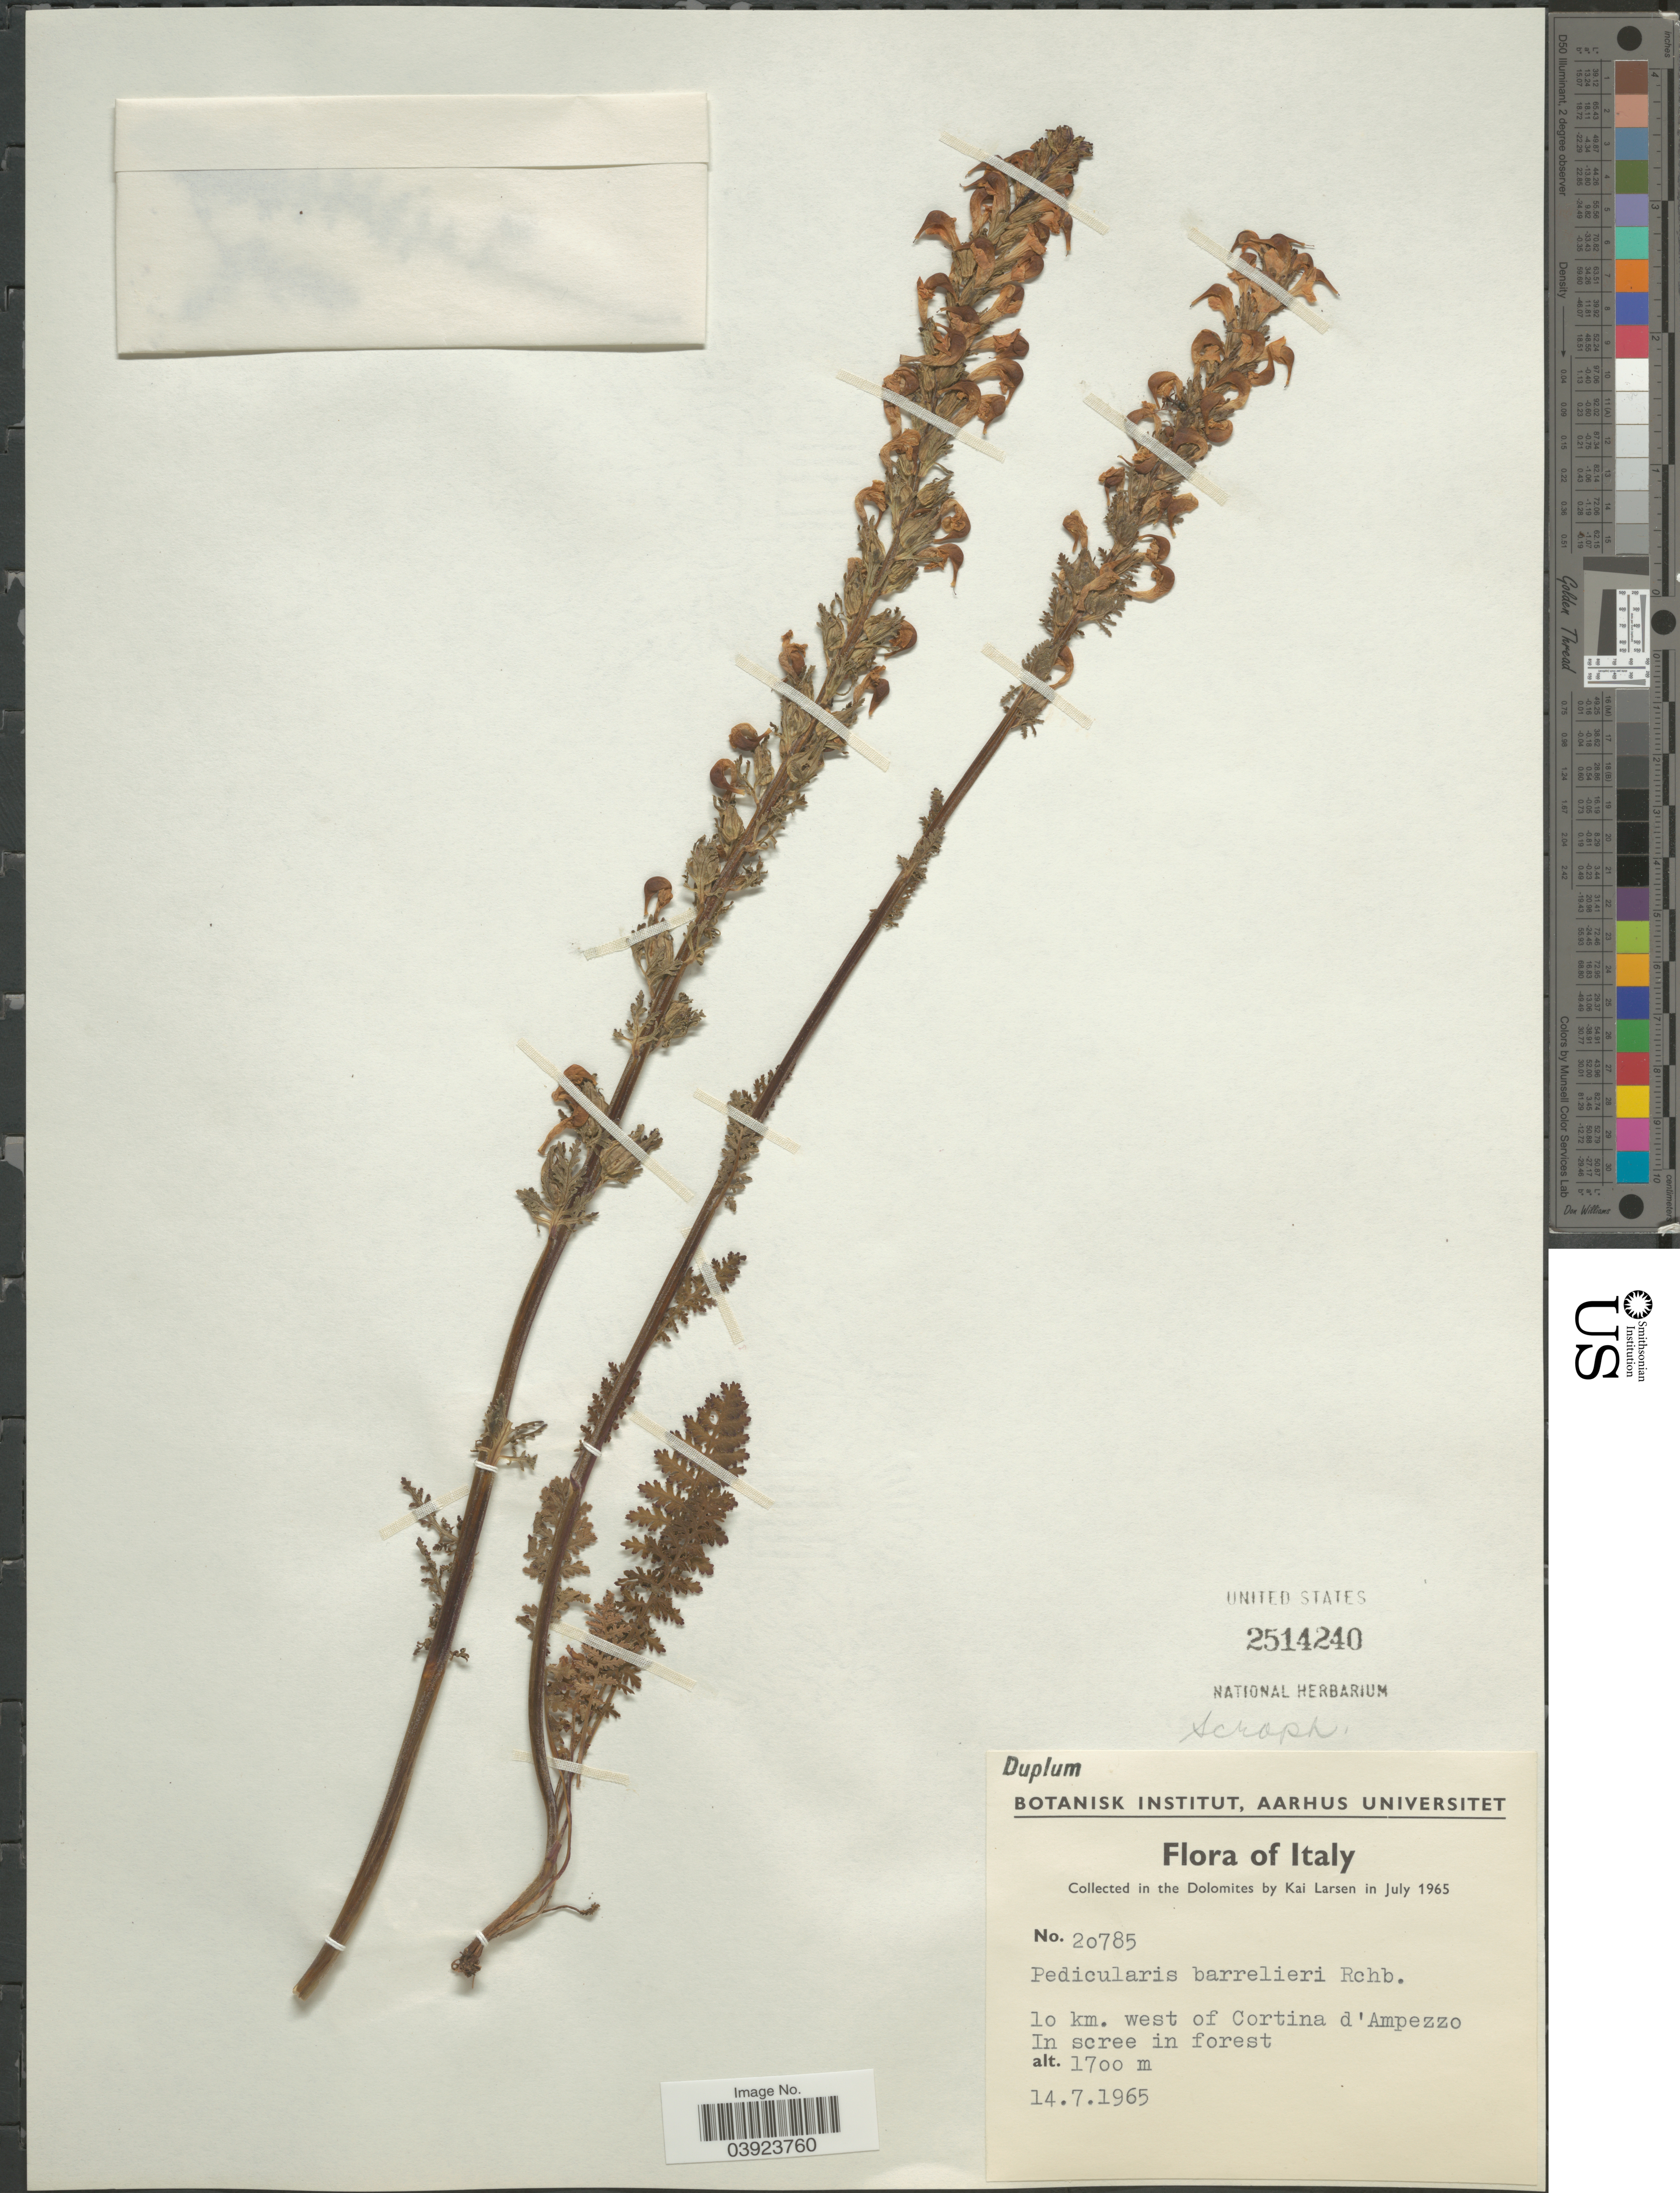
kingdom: Plantae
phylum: Tracheophyta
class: Magnoliopsida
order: Lamiales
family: Orobanchaceae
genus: Pedicularis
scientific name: Pedicularis barrelieri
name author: Rchb. f.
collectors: K. Larsen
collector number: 20785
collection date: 1965-07-14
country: Italy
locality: In the Dolomites. 10 km. west of Cortina d' Ampezzo. In scree in forest.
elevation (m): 1700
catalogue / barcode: US 2514240